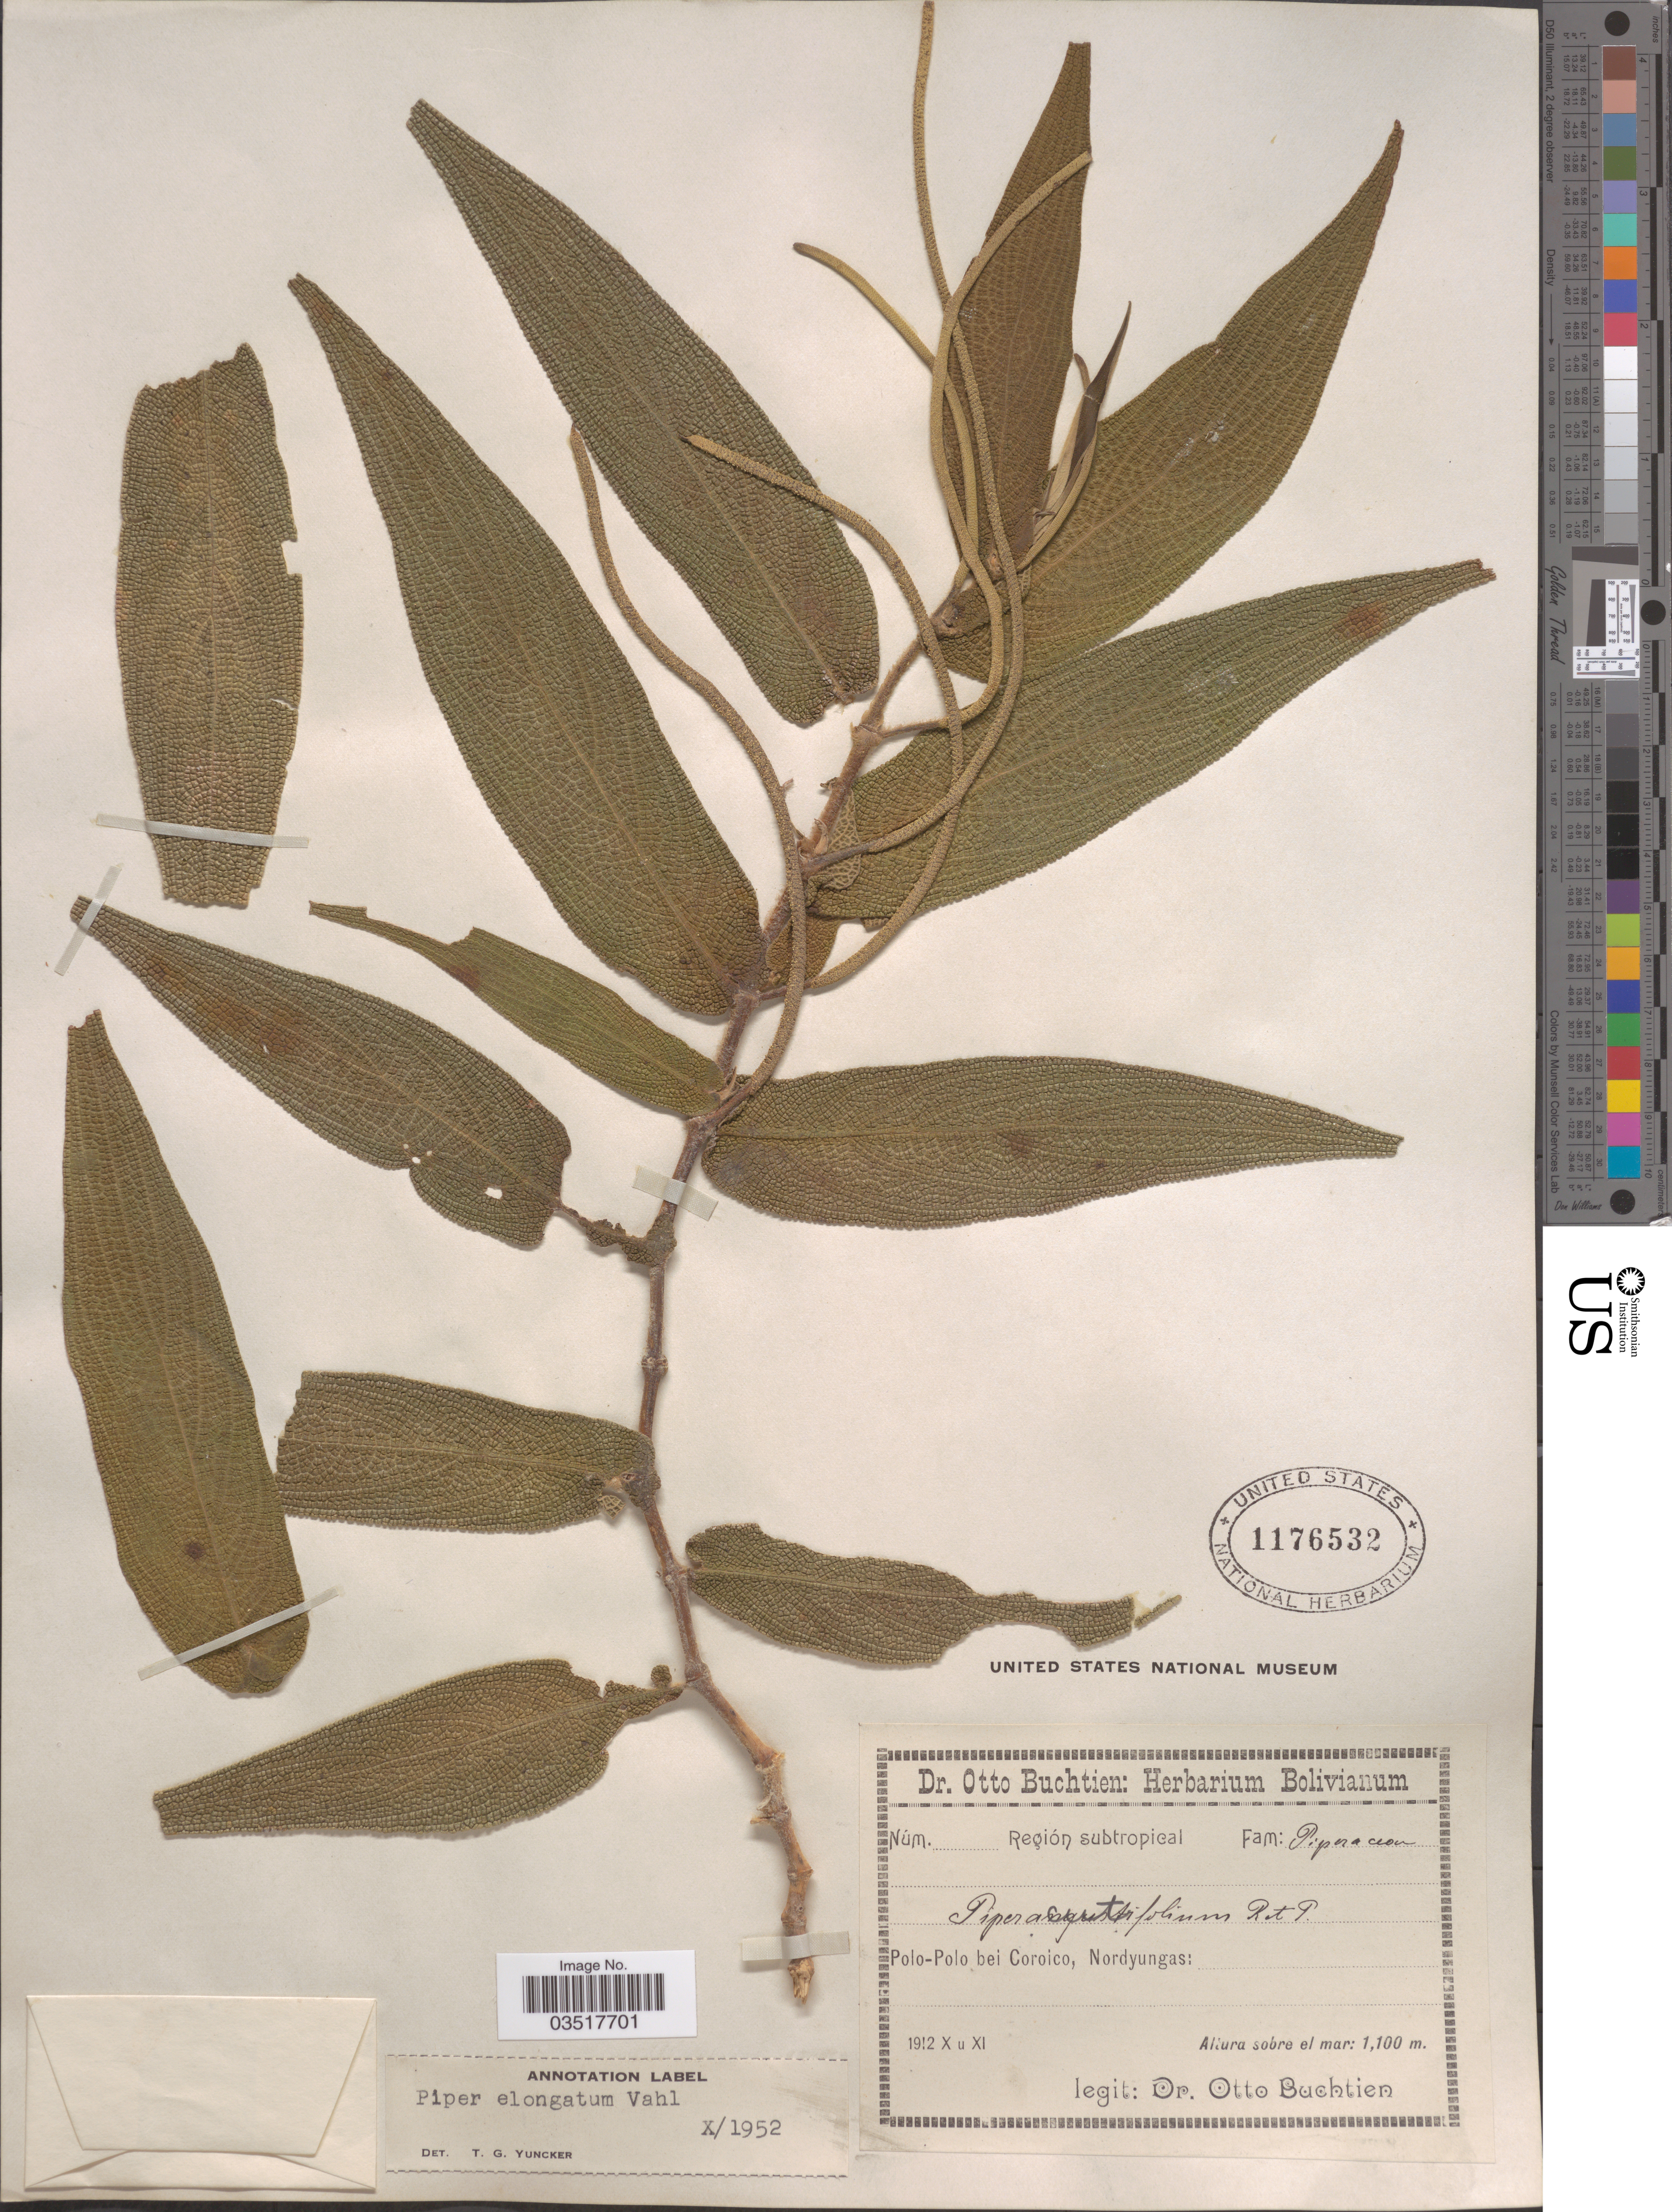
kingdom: Plantae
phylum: Tracheophyta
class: Magnoliopsida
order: Piperales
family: Piperaceae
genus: Piper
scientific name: Piper elongatum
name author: Vahl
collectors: O. Buchtien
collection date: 1912-10/1912-11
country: Bolivia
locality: Región subtropical. Polo-Polo bei Coroico, Nordyungas.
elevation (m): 1100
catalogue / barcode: US 1176532